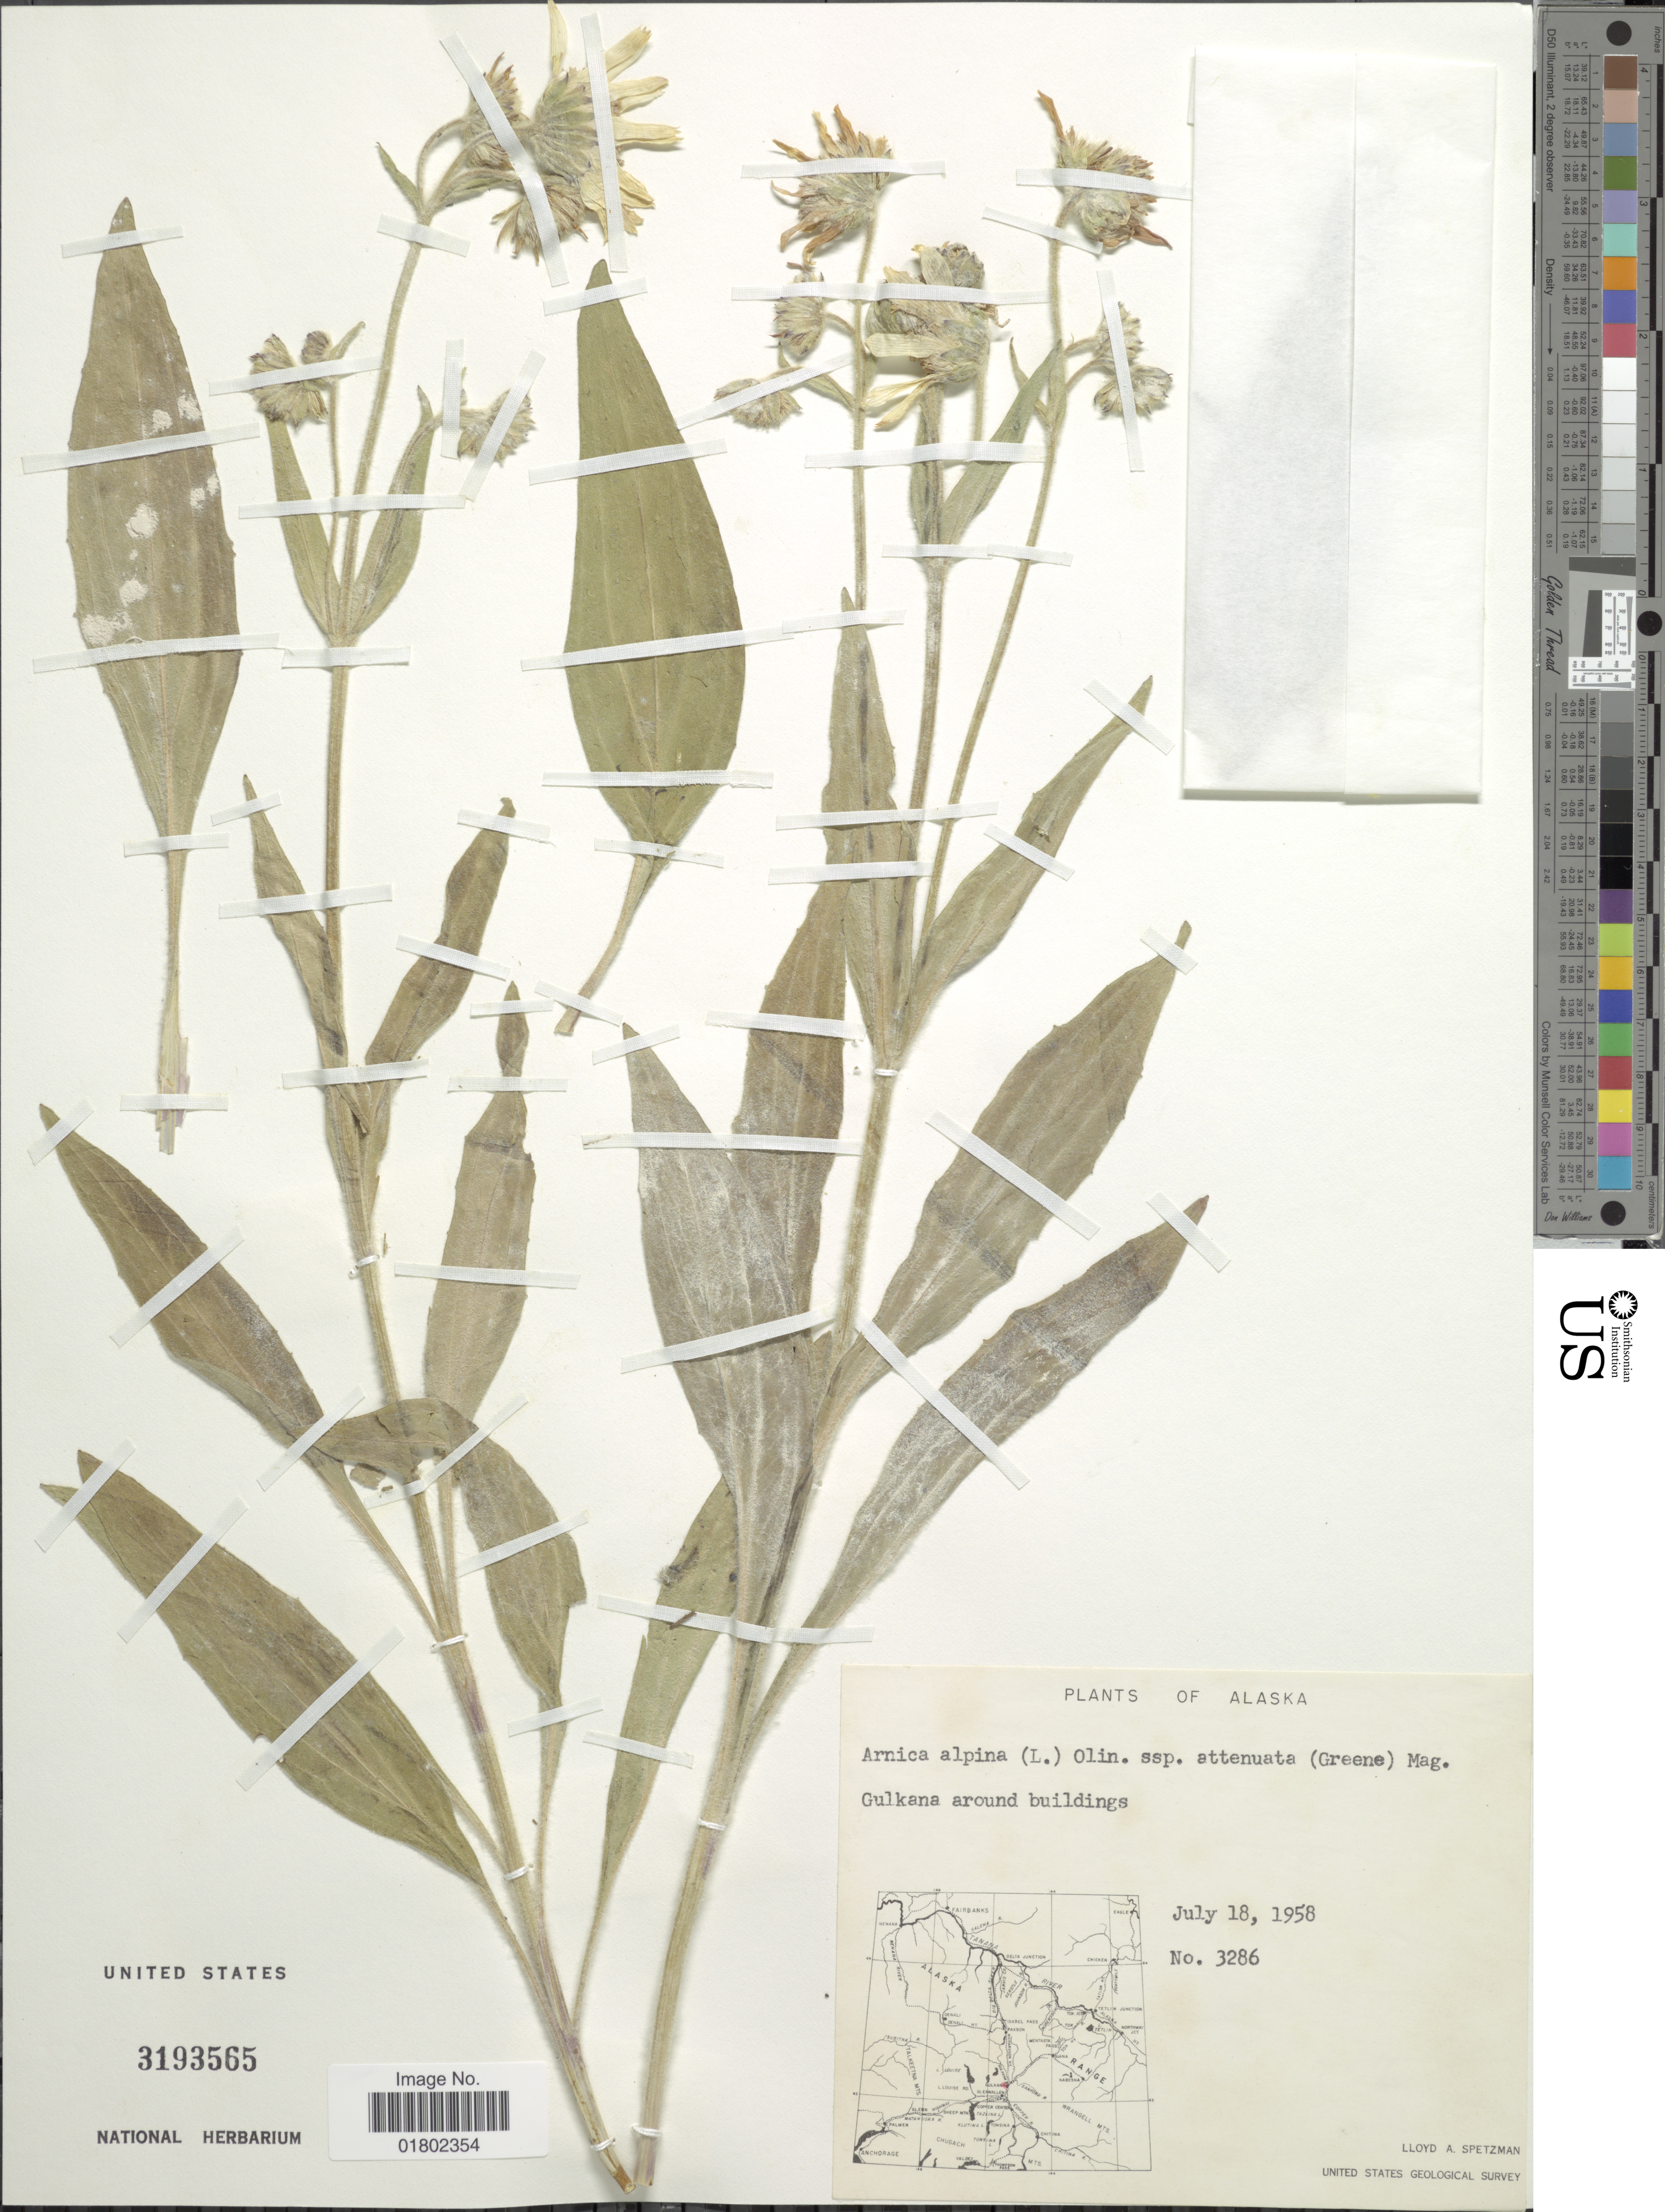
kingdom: Plantae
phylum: Tracheophyta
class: Magnoliopsida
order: Asterales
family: Asteraceae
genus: Arnica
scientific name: Arnica alpina var. attenuata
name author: (Greene) Ediger & T.M. Barkley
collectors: L. Spetzman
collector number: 3286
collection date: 1958-07-18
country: United States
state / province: Alaska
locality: Gulkana around buildings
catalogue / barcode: US 3193656